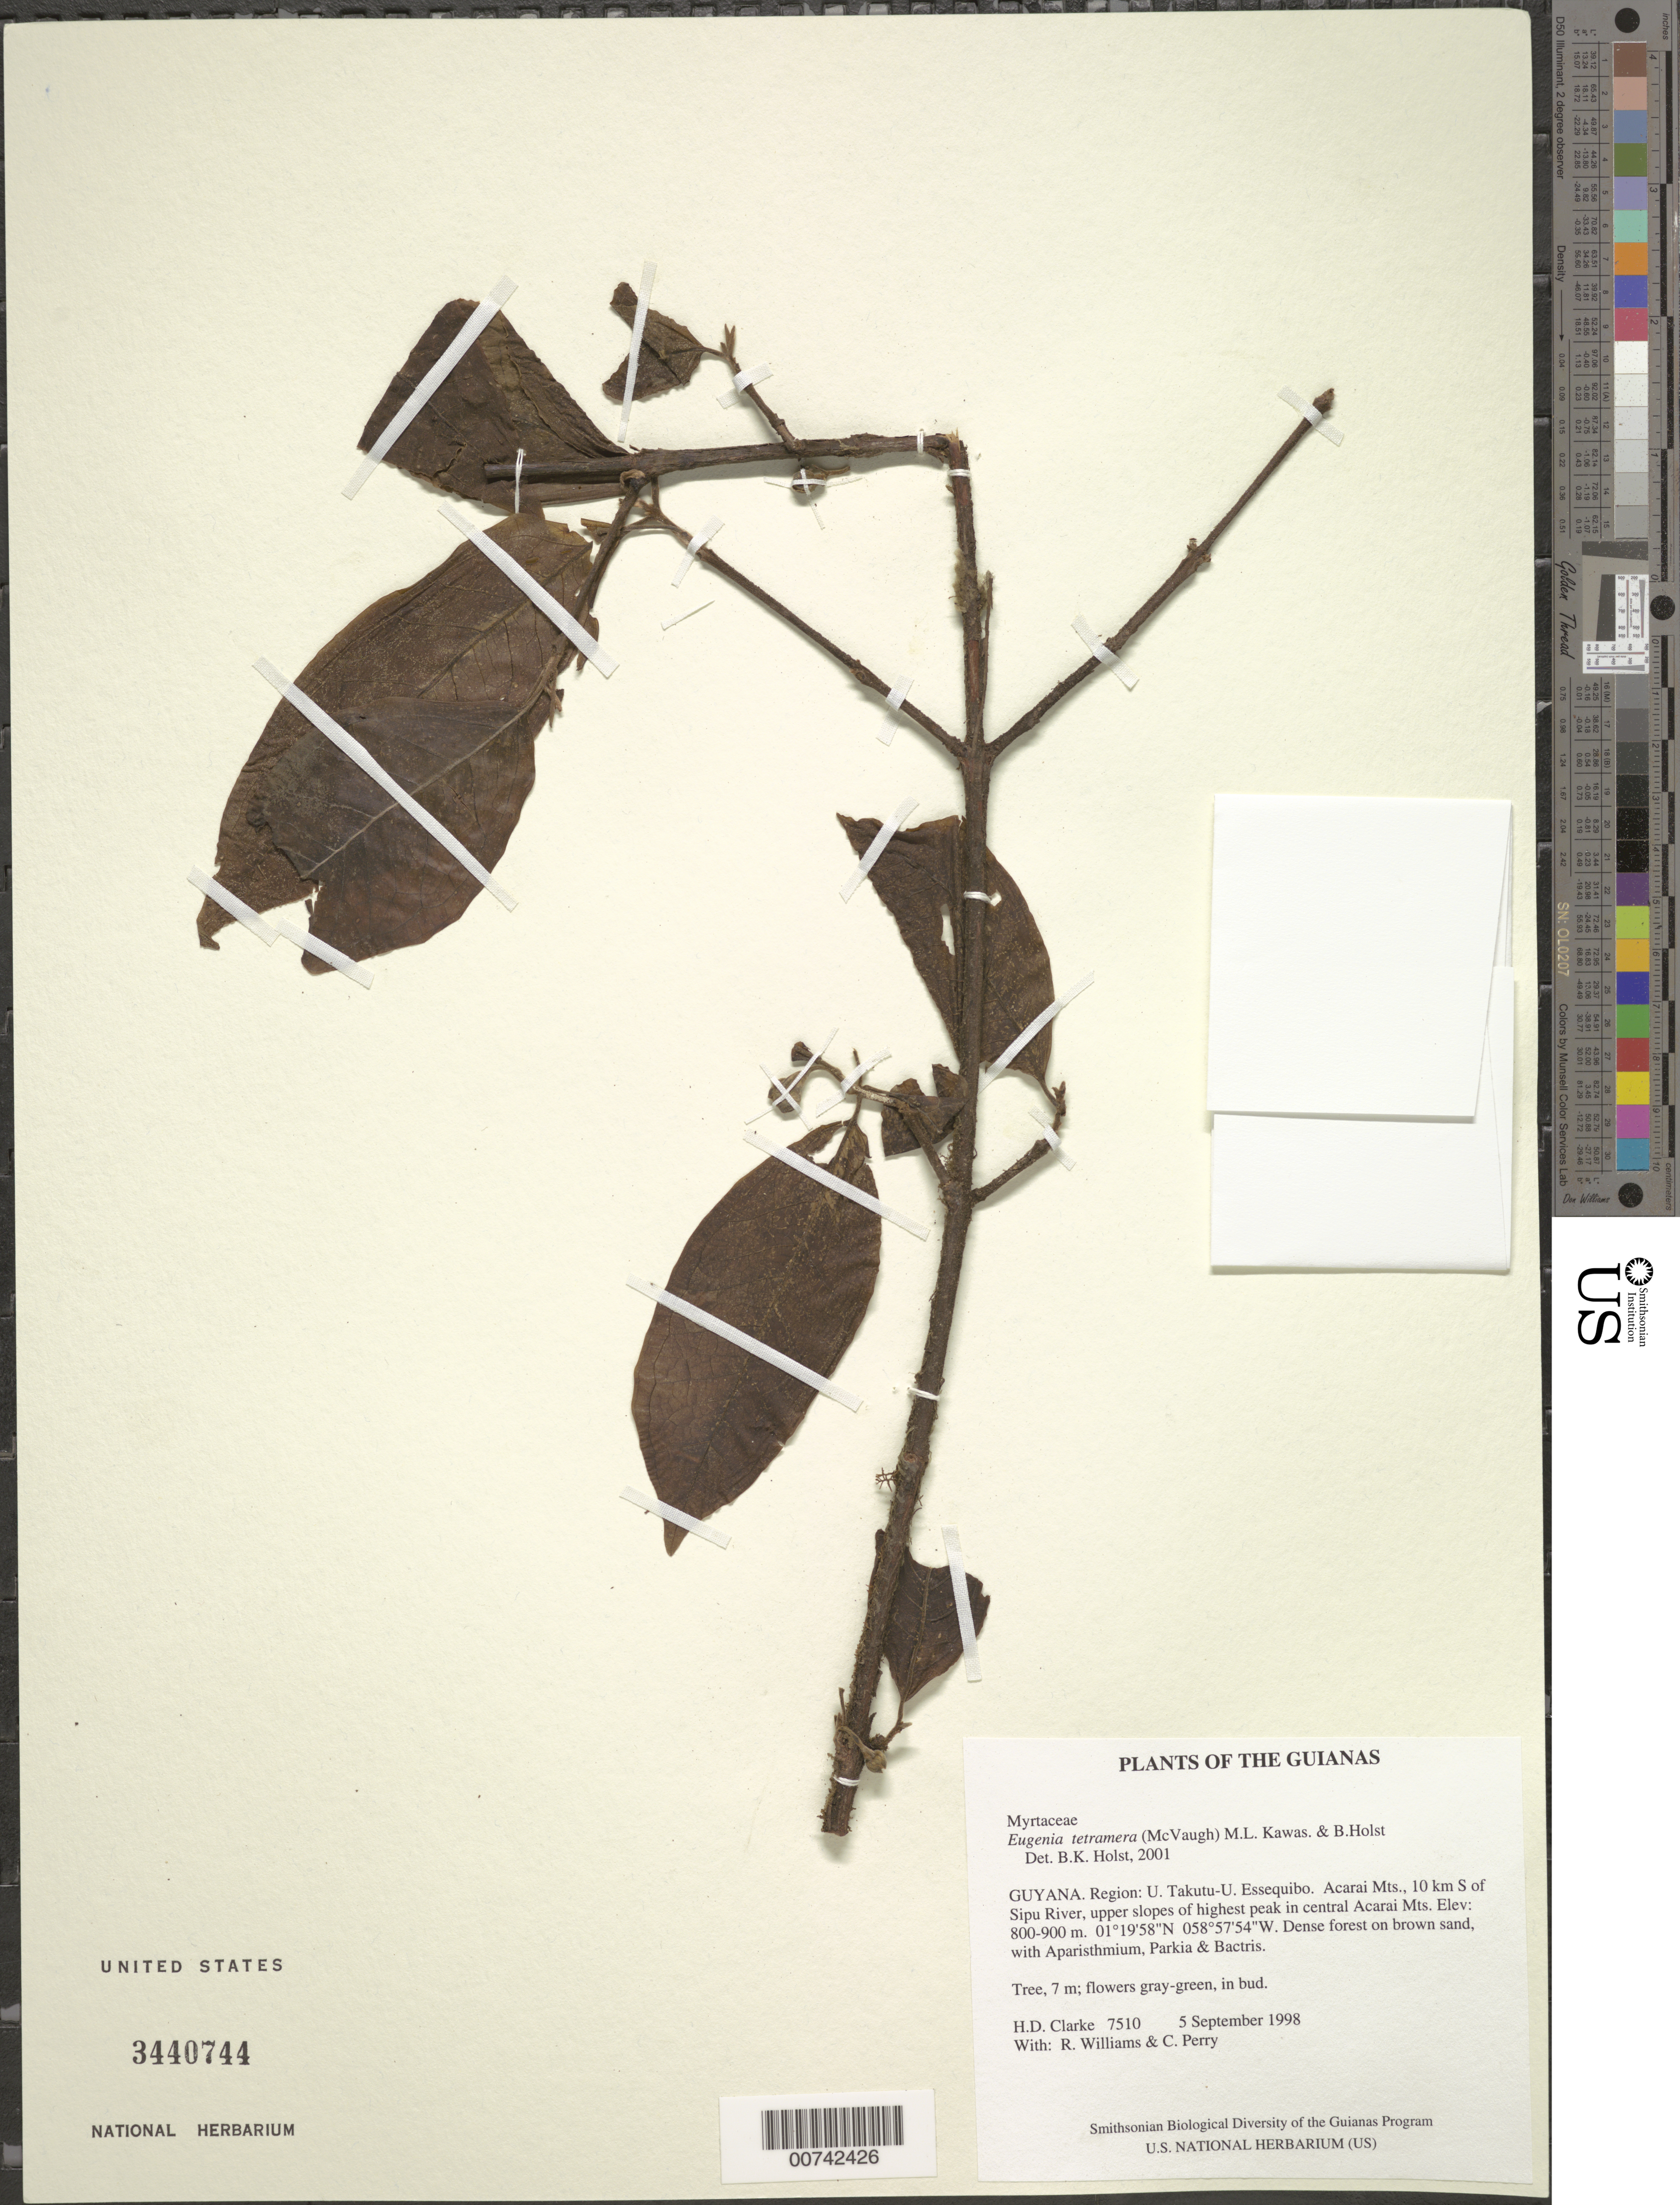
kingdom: Plantae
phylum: Tracheophyta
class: Magnoliopsida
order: Myrtales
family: Myrtaceae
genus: Eugenia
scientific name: Eugenia tetramera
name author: (McVaugh) M.L. Kawas. & B. Holst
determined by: Holst, Bruce K.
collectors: H. D. Clarke, R. Williams & C. Perry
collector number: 7510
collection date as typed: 5 September 1998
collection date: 1998-09-05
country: Guyana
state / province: U. Takutu-U. Essequibo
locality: Acarai Mts., 10 km S of Sipu River, upper slopes of highest peak in central Acarai Mts.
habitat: Dense forest on brown sand, with Aparisthmium, Parkia & Bactris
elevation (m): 800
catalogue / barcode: US 3440744